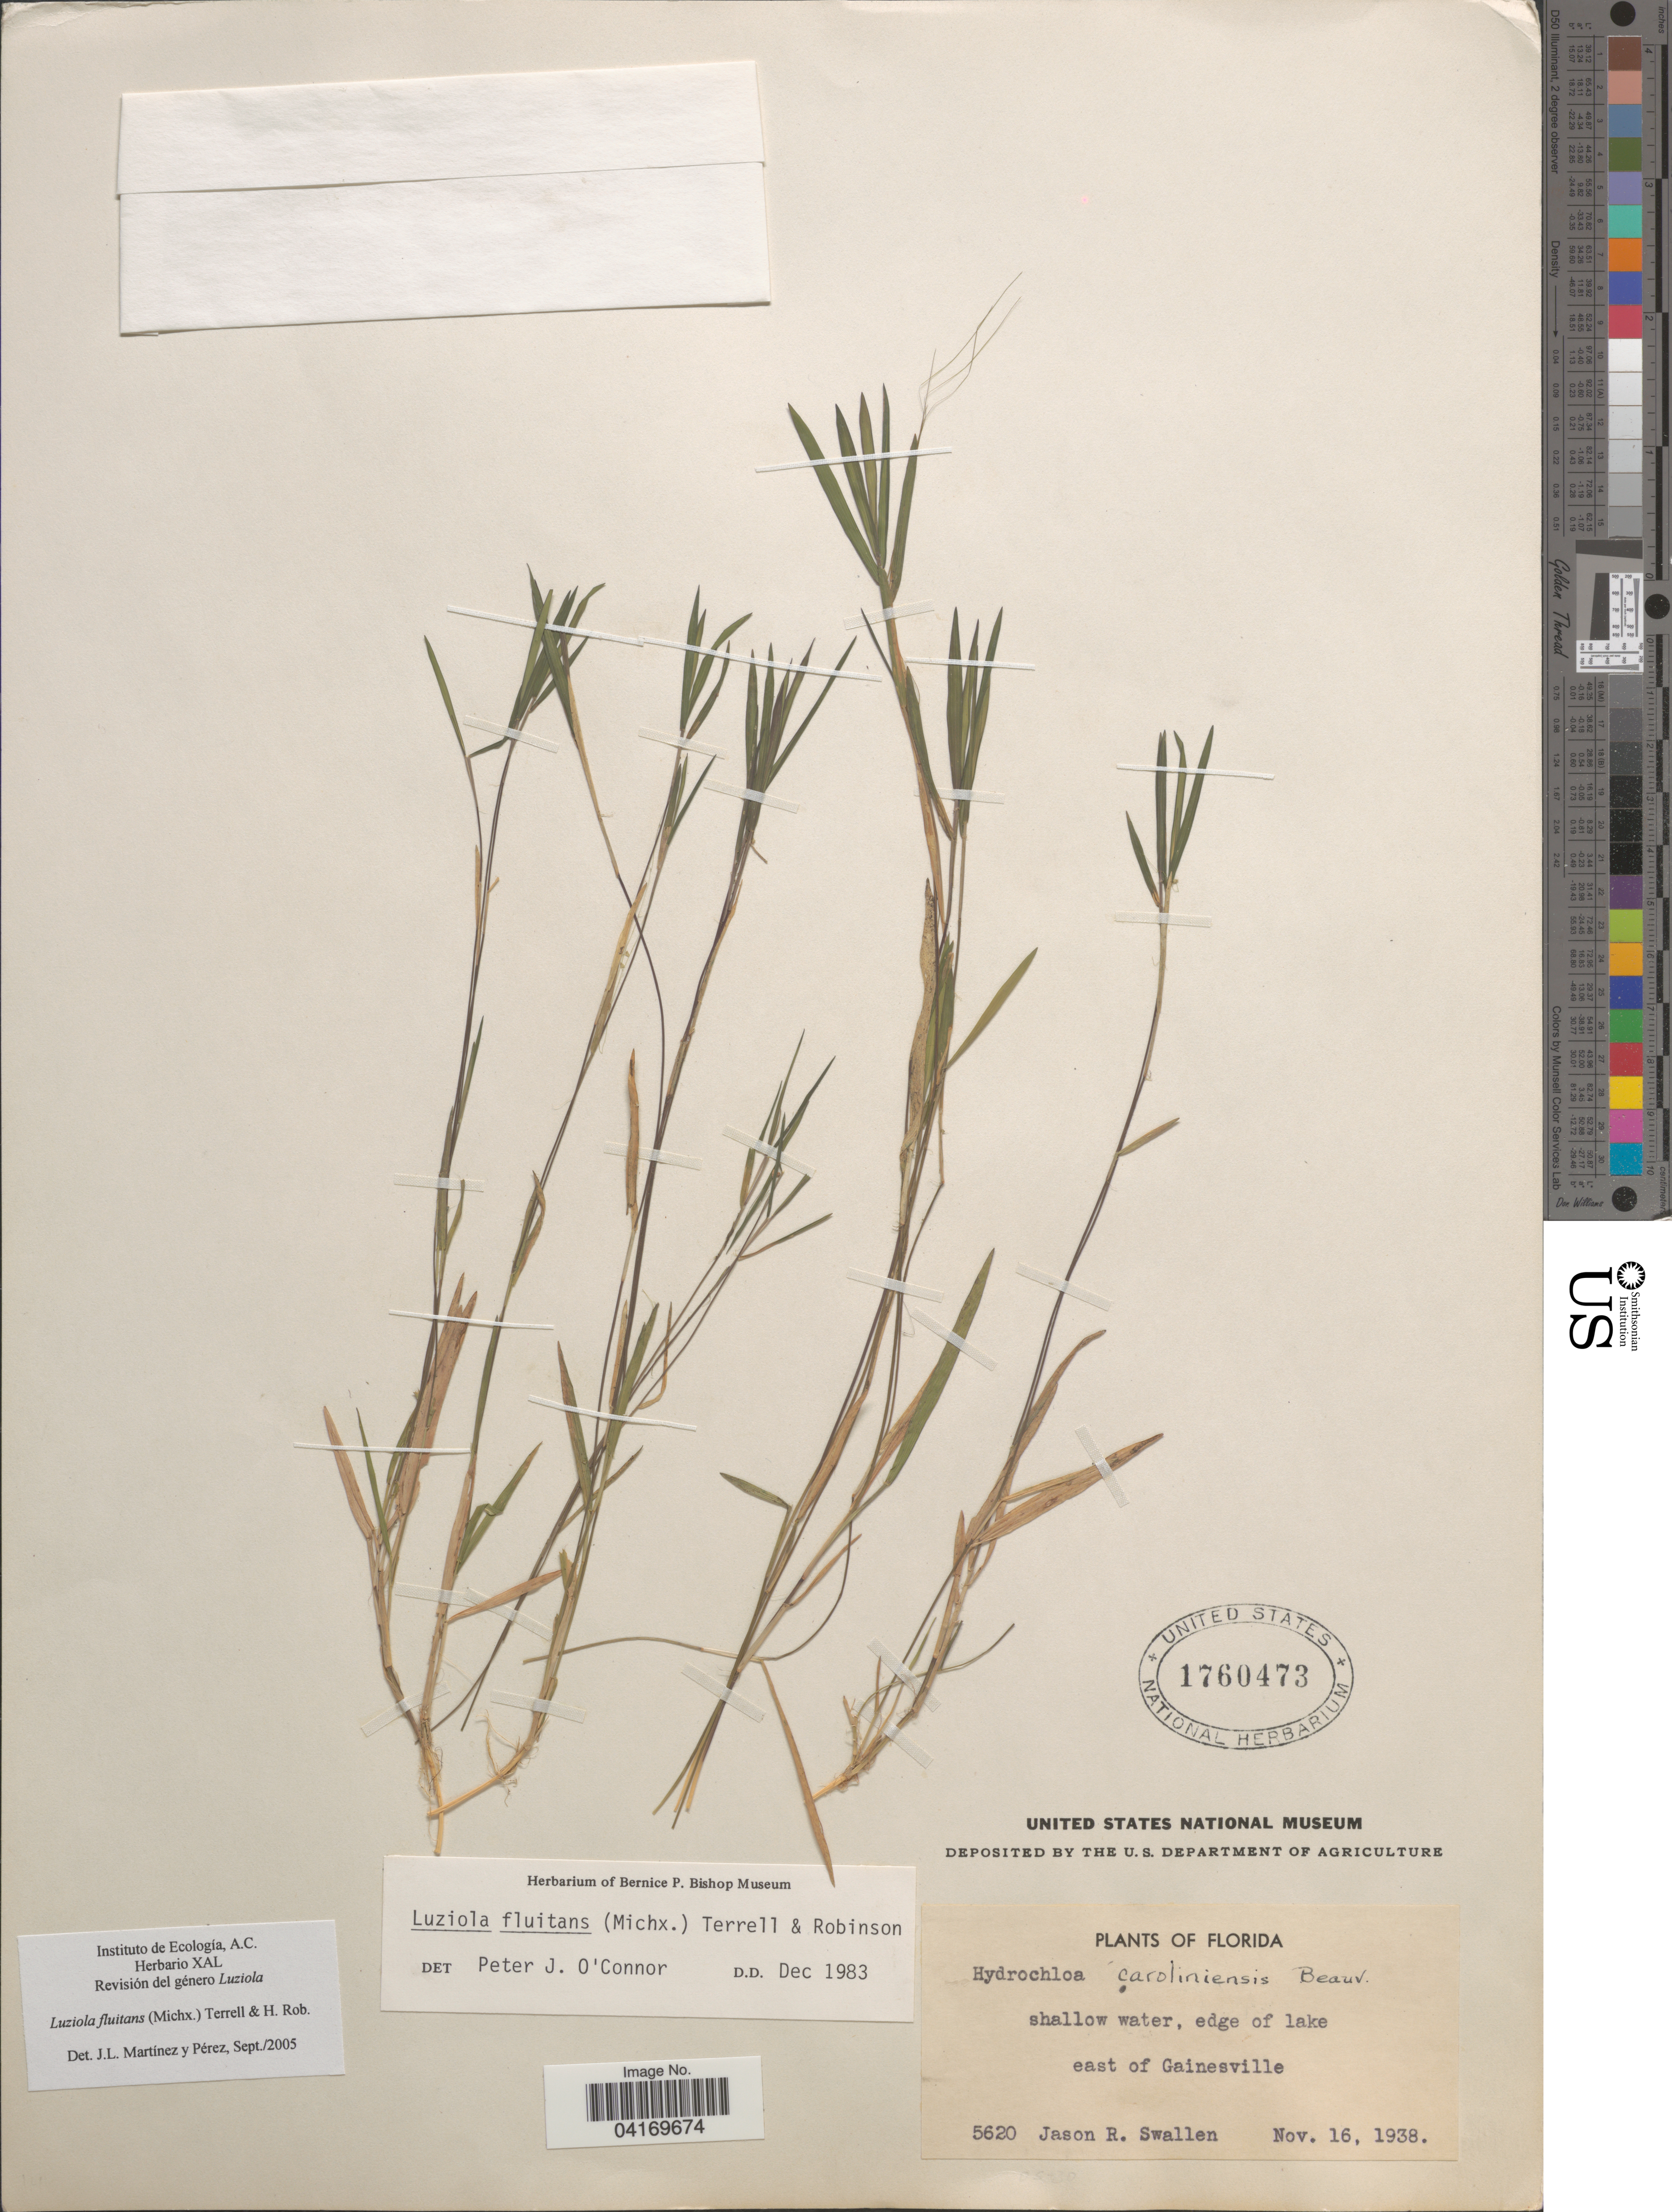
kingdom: Plantae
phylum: Tracheophyta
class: Liliopsida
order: Poales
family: Poaceae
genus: Luziola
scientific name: Luziola fluitans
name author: (Michx.) Terrell & H. Rob.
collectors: J. R. Swallen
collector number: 5620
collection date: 1938-11-16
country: United States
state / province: Florida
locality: East of Gainesville.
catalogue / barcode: US 1760473